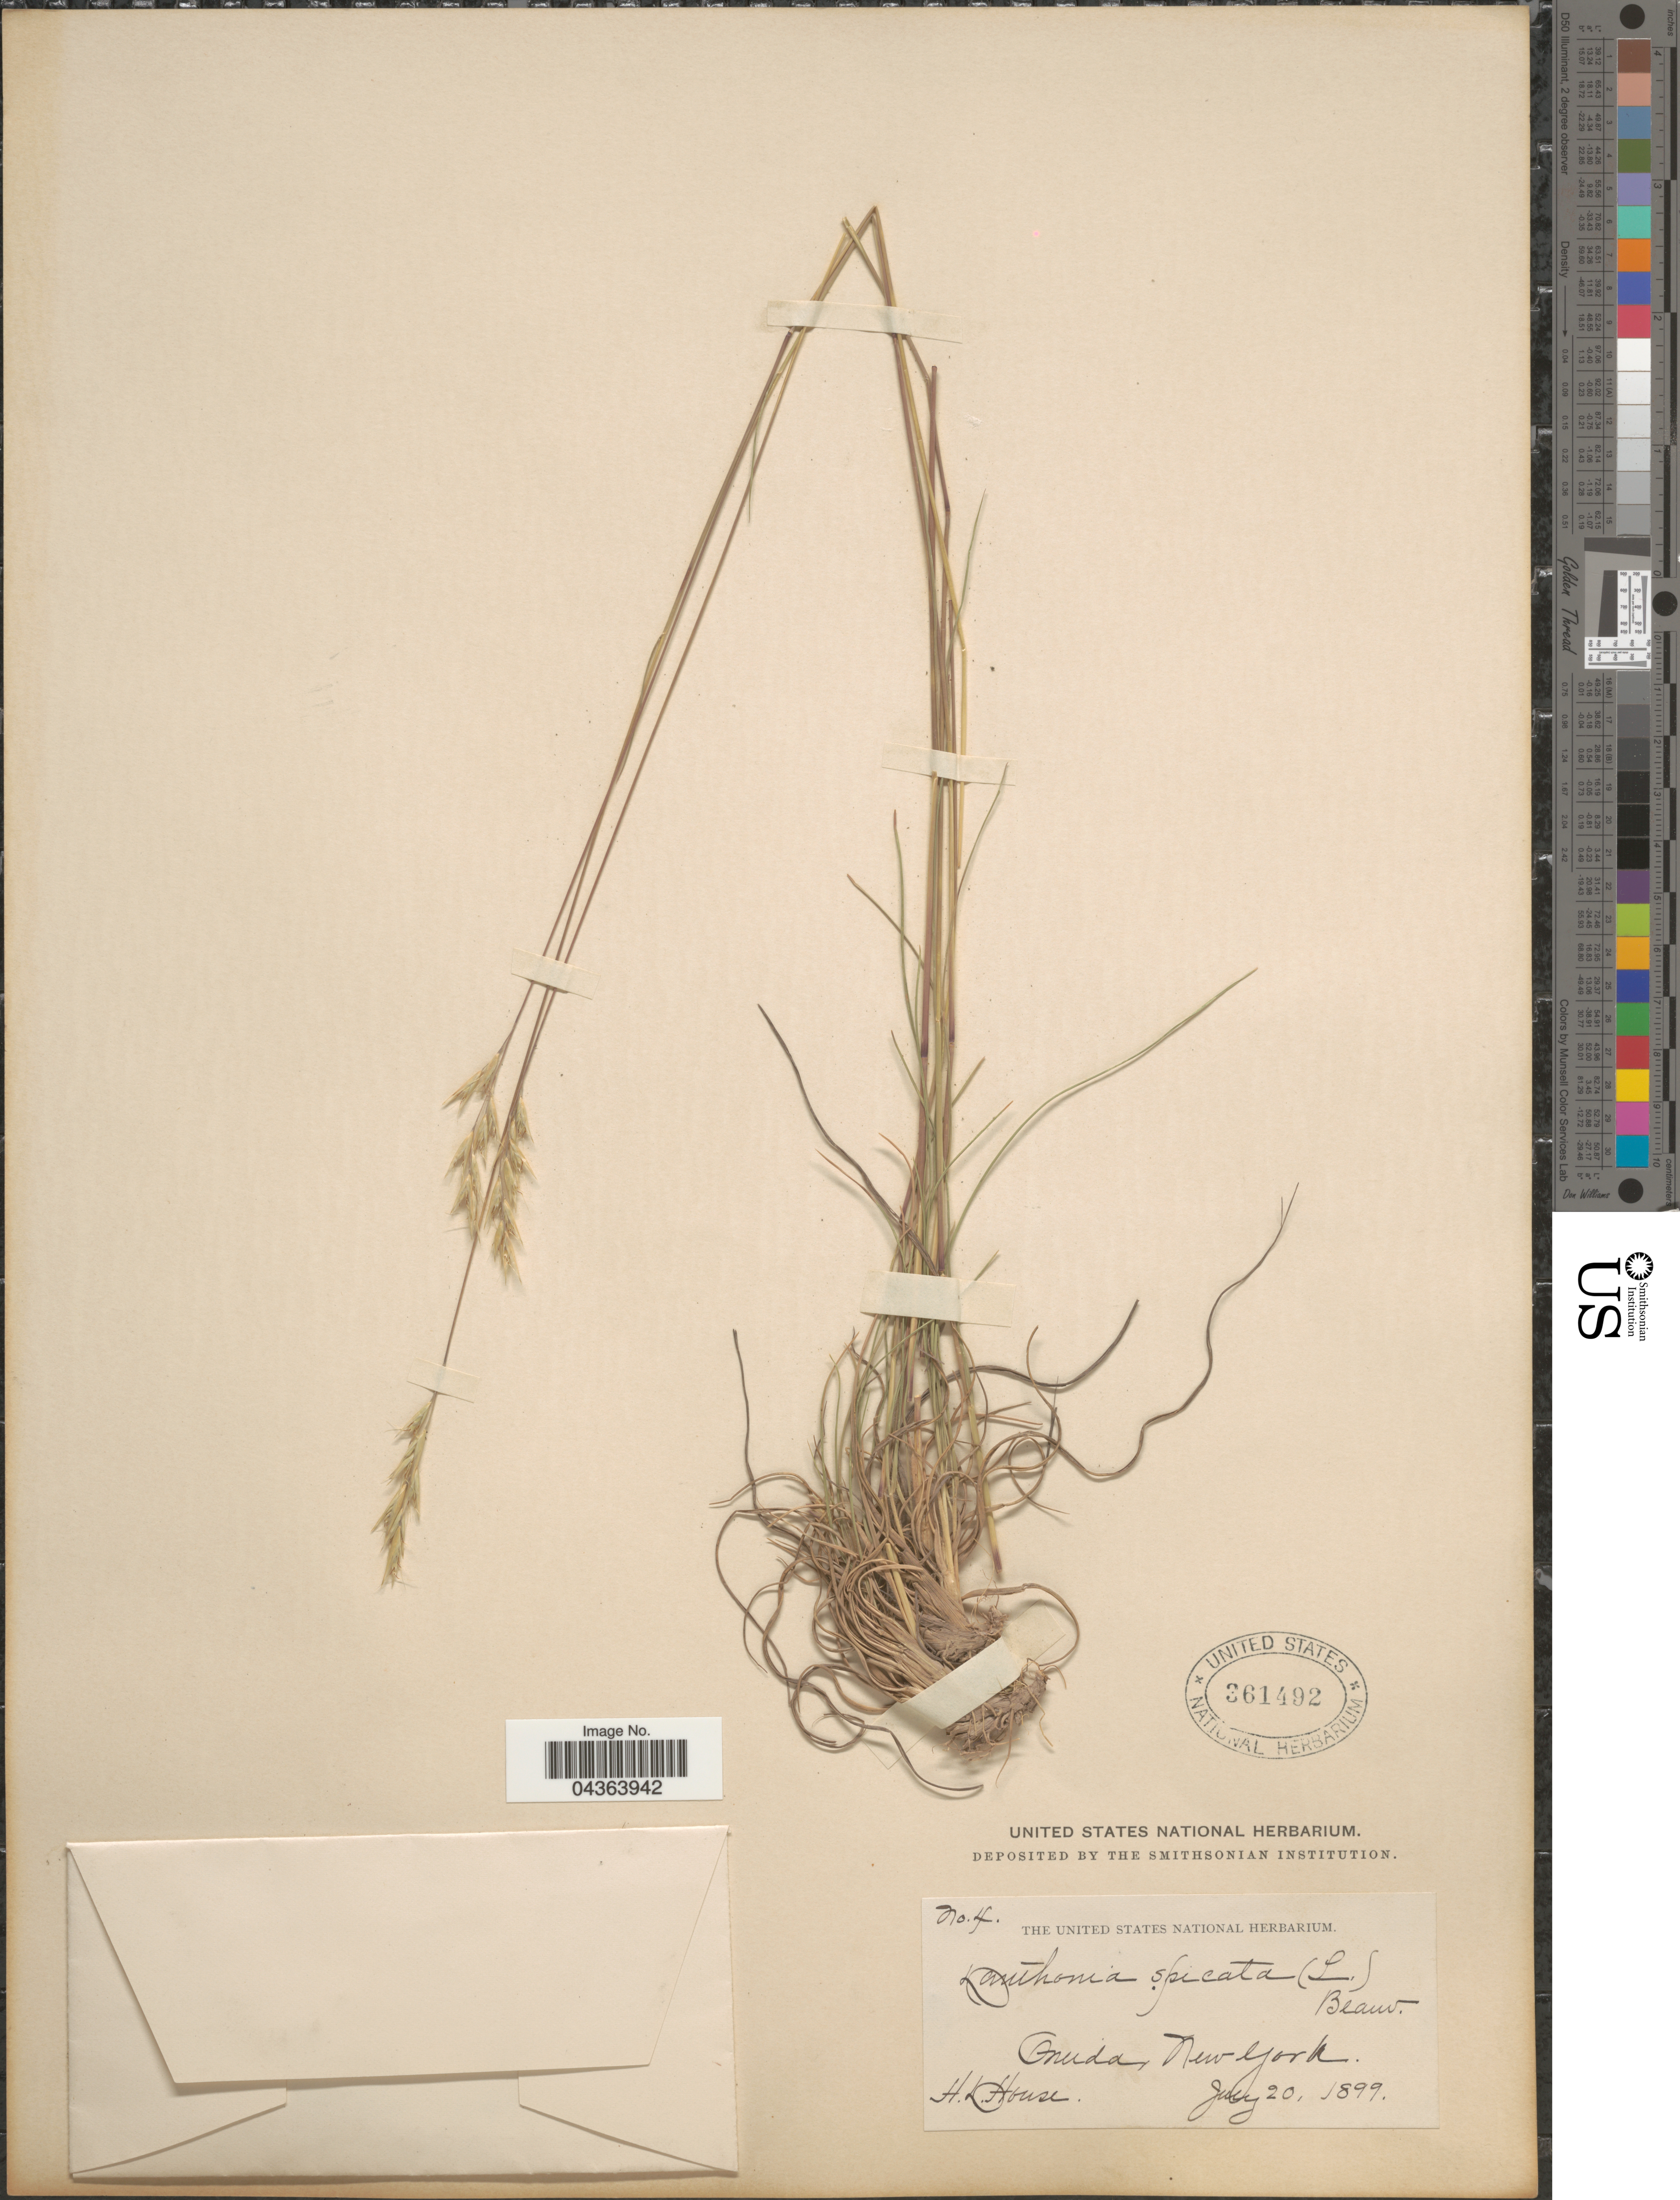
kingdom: Plantae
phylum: Tracheophyta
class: Liliopsida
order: Poales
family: Poaceae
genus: Danthonia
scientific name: Danthonia spicata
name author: (L.) P. Beauv. ex Roem. & Schult.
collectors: H. D. House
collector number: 4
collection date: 1899-07-20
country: United States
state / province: New York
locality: Oneida.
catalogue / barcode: US 361492